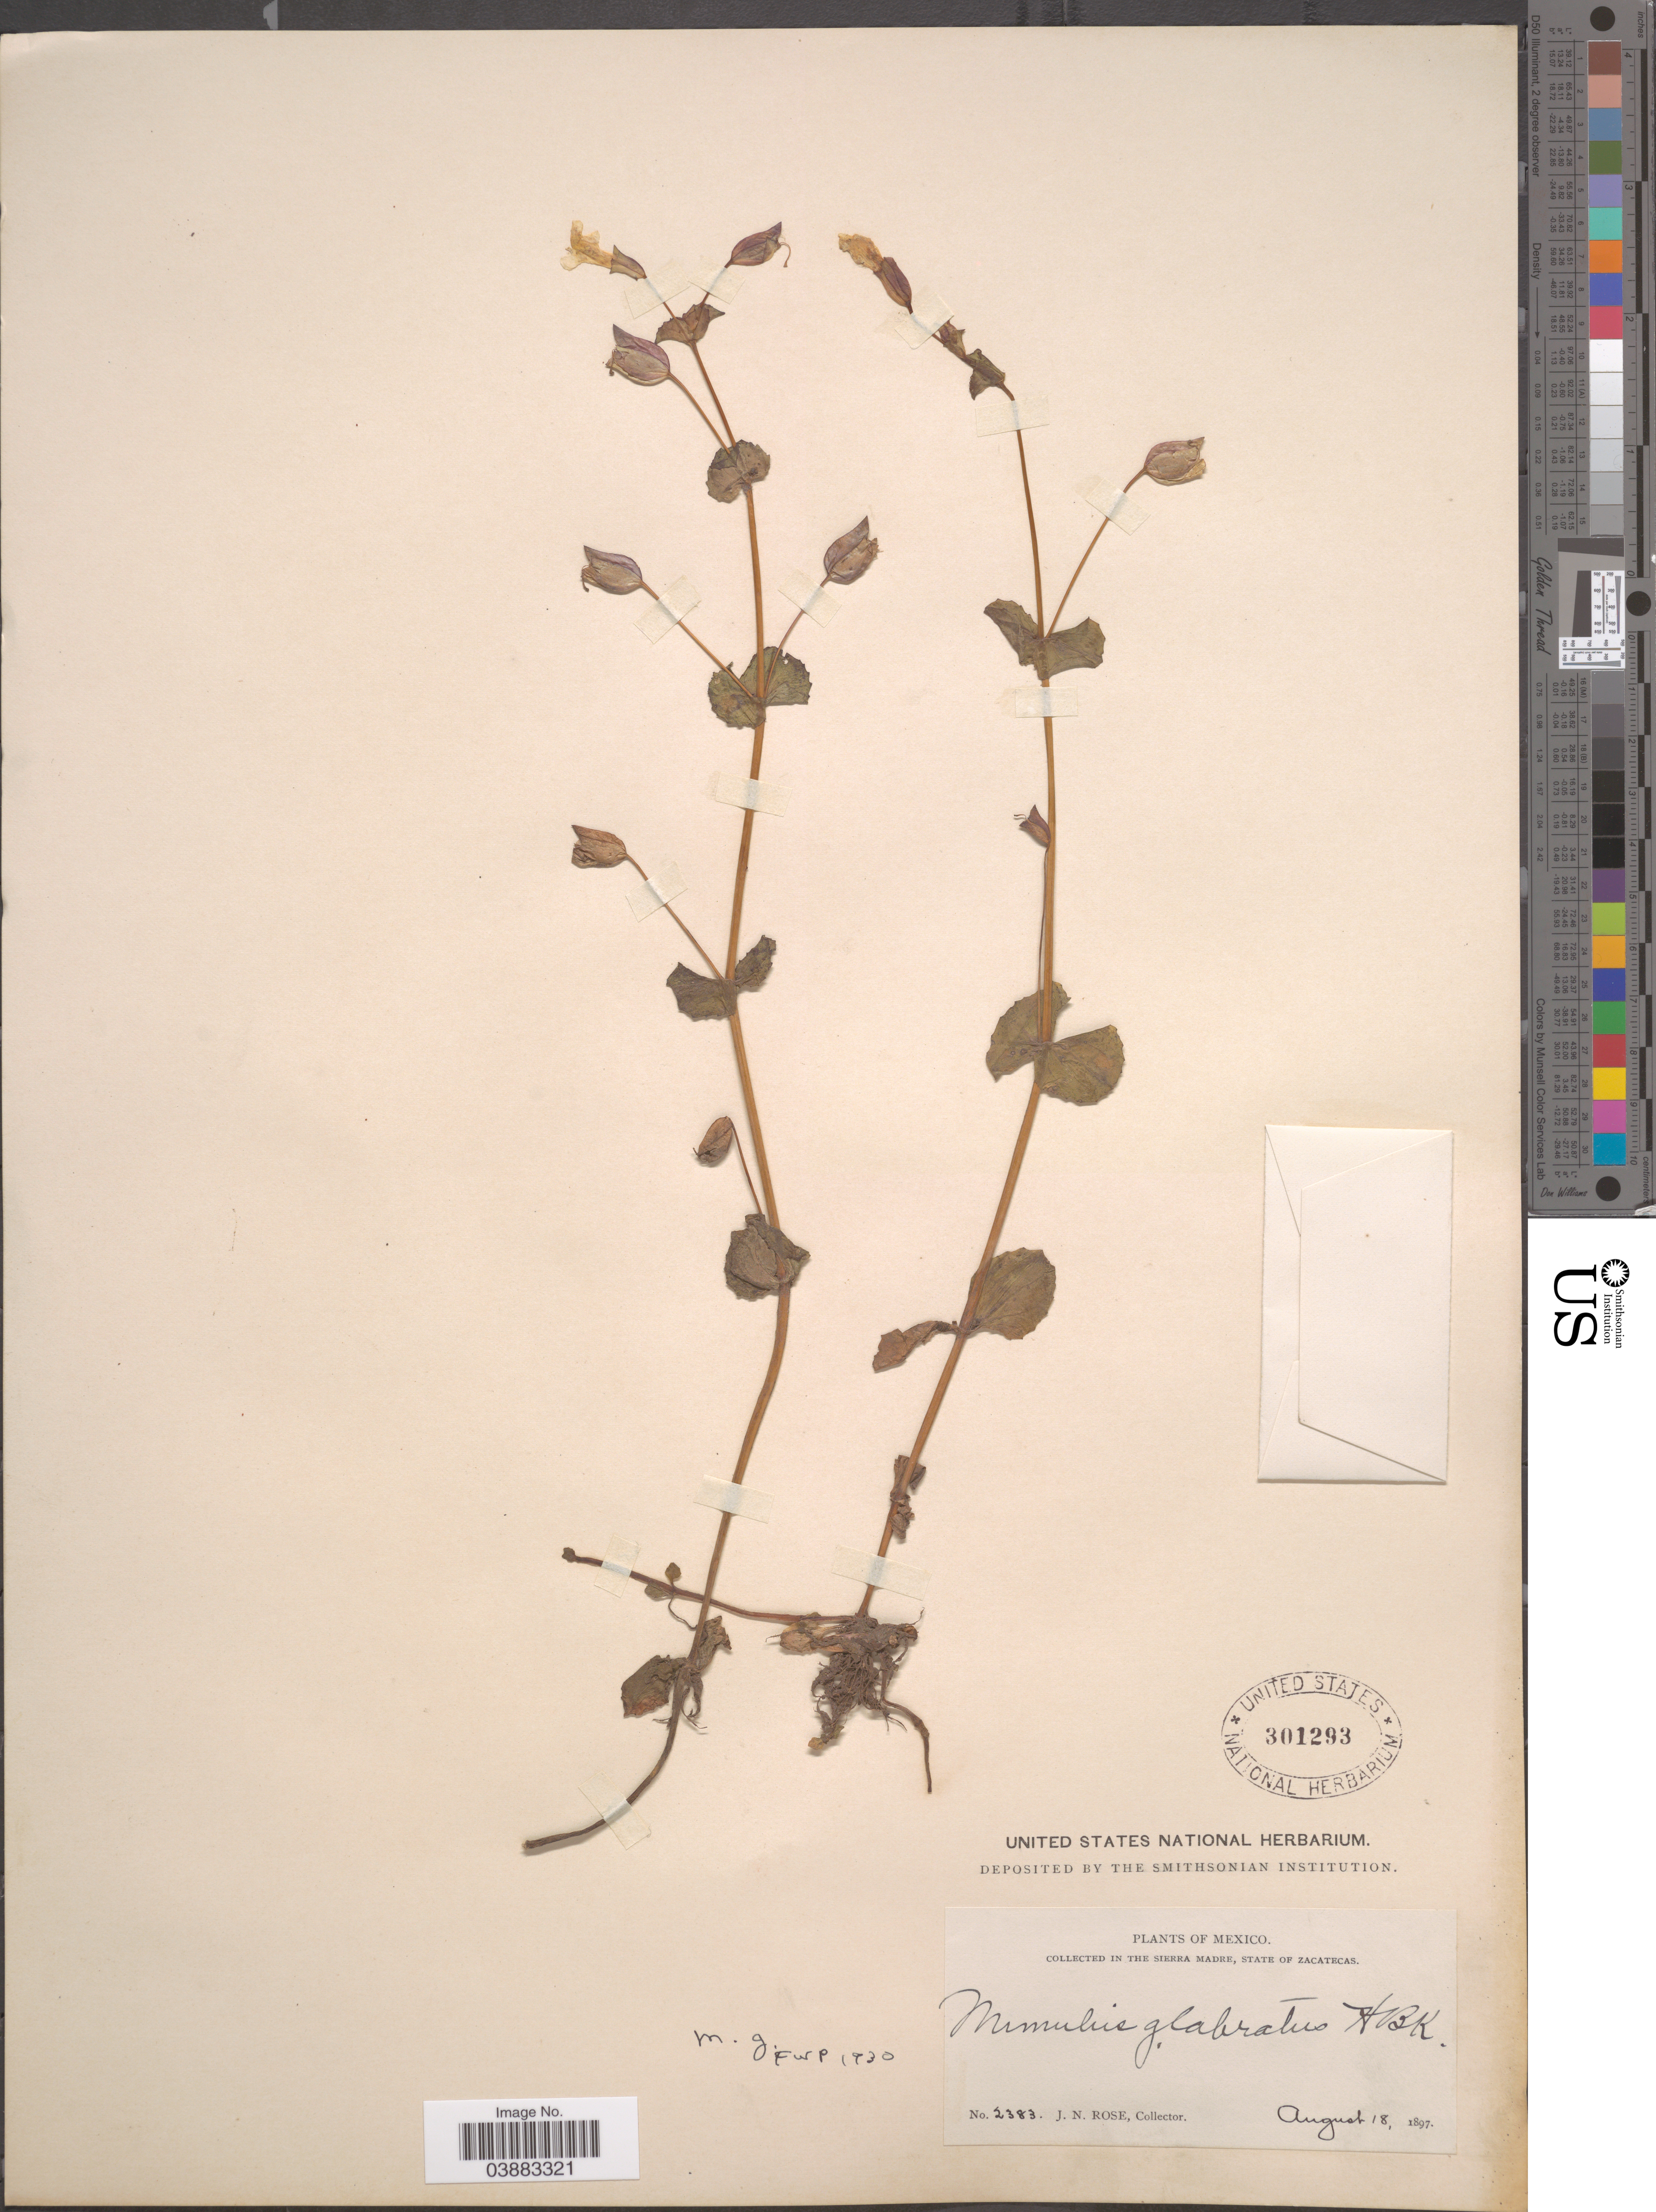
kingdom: Plantae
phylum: Tracheophyta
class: Magnoliopsida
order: Lamiales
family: Phrymaceae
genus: Mimulus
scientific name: Mimulus glabratus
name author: Kunth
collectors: J. N. Rose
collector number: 2383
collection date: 1897-08-18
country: Mexico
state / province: Zacatecas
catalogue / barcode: US 301293